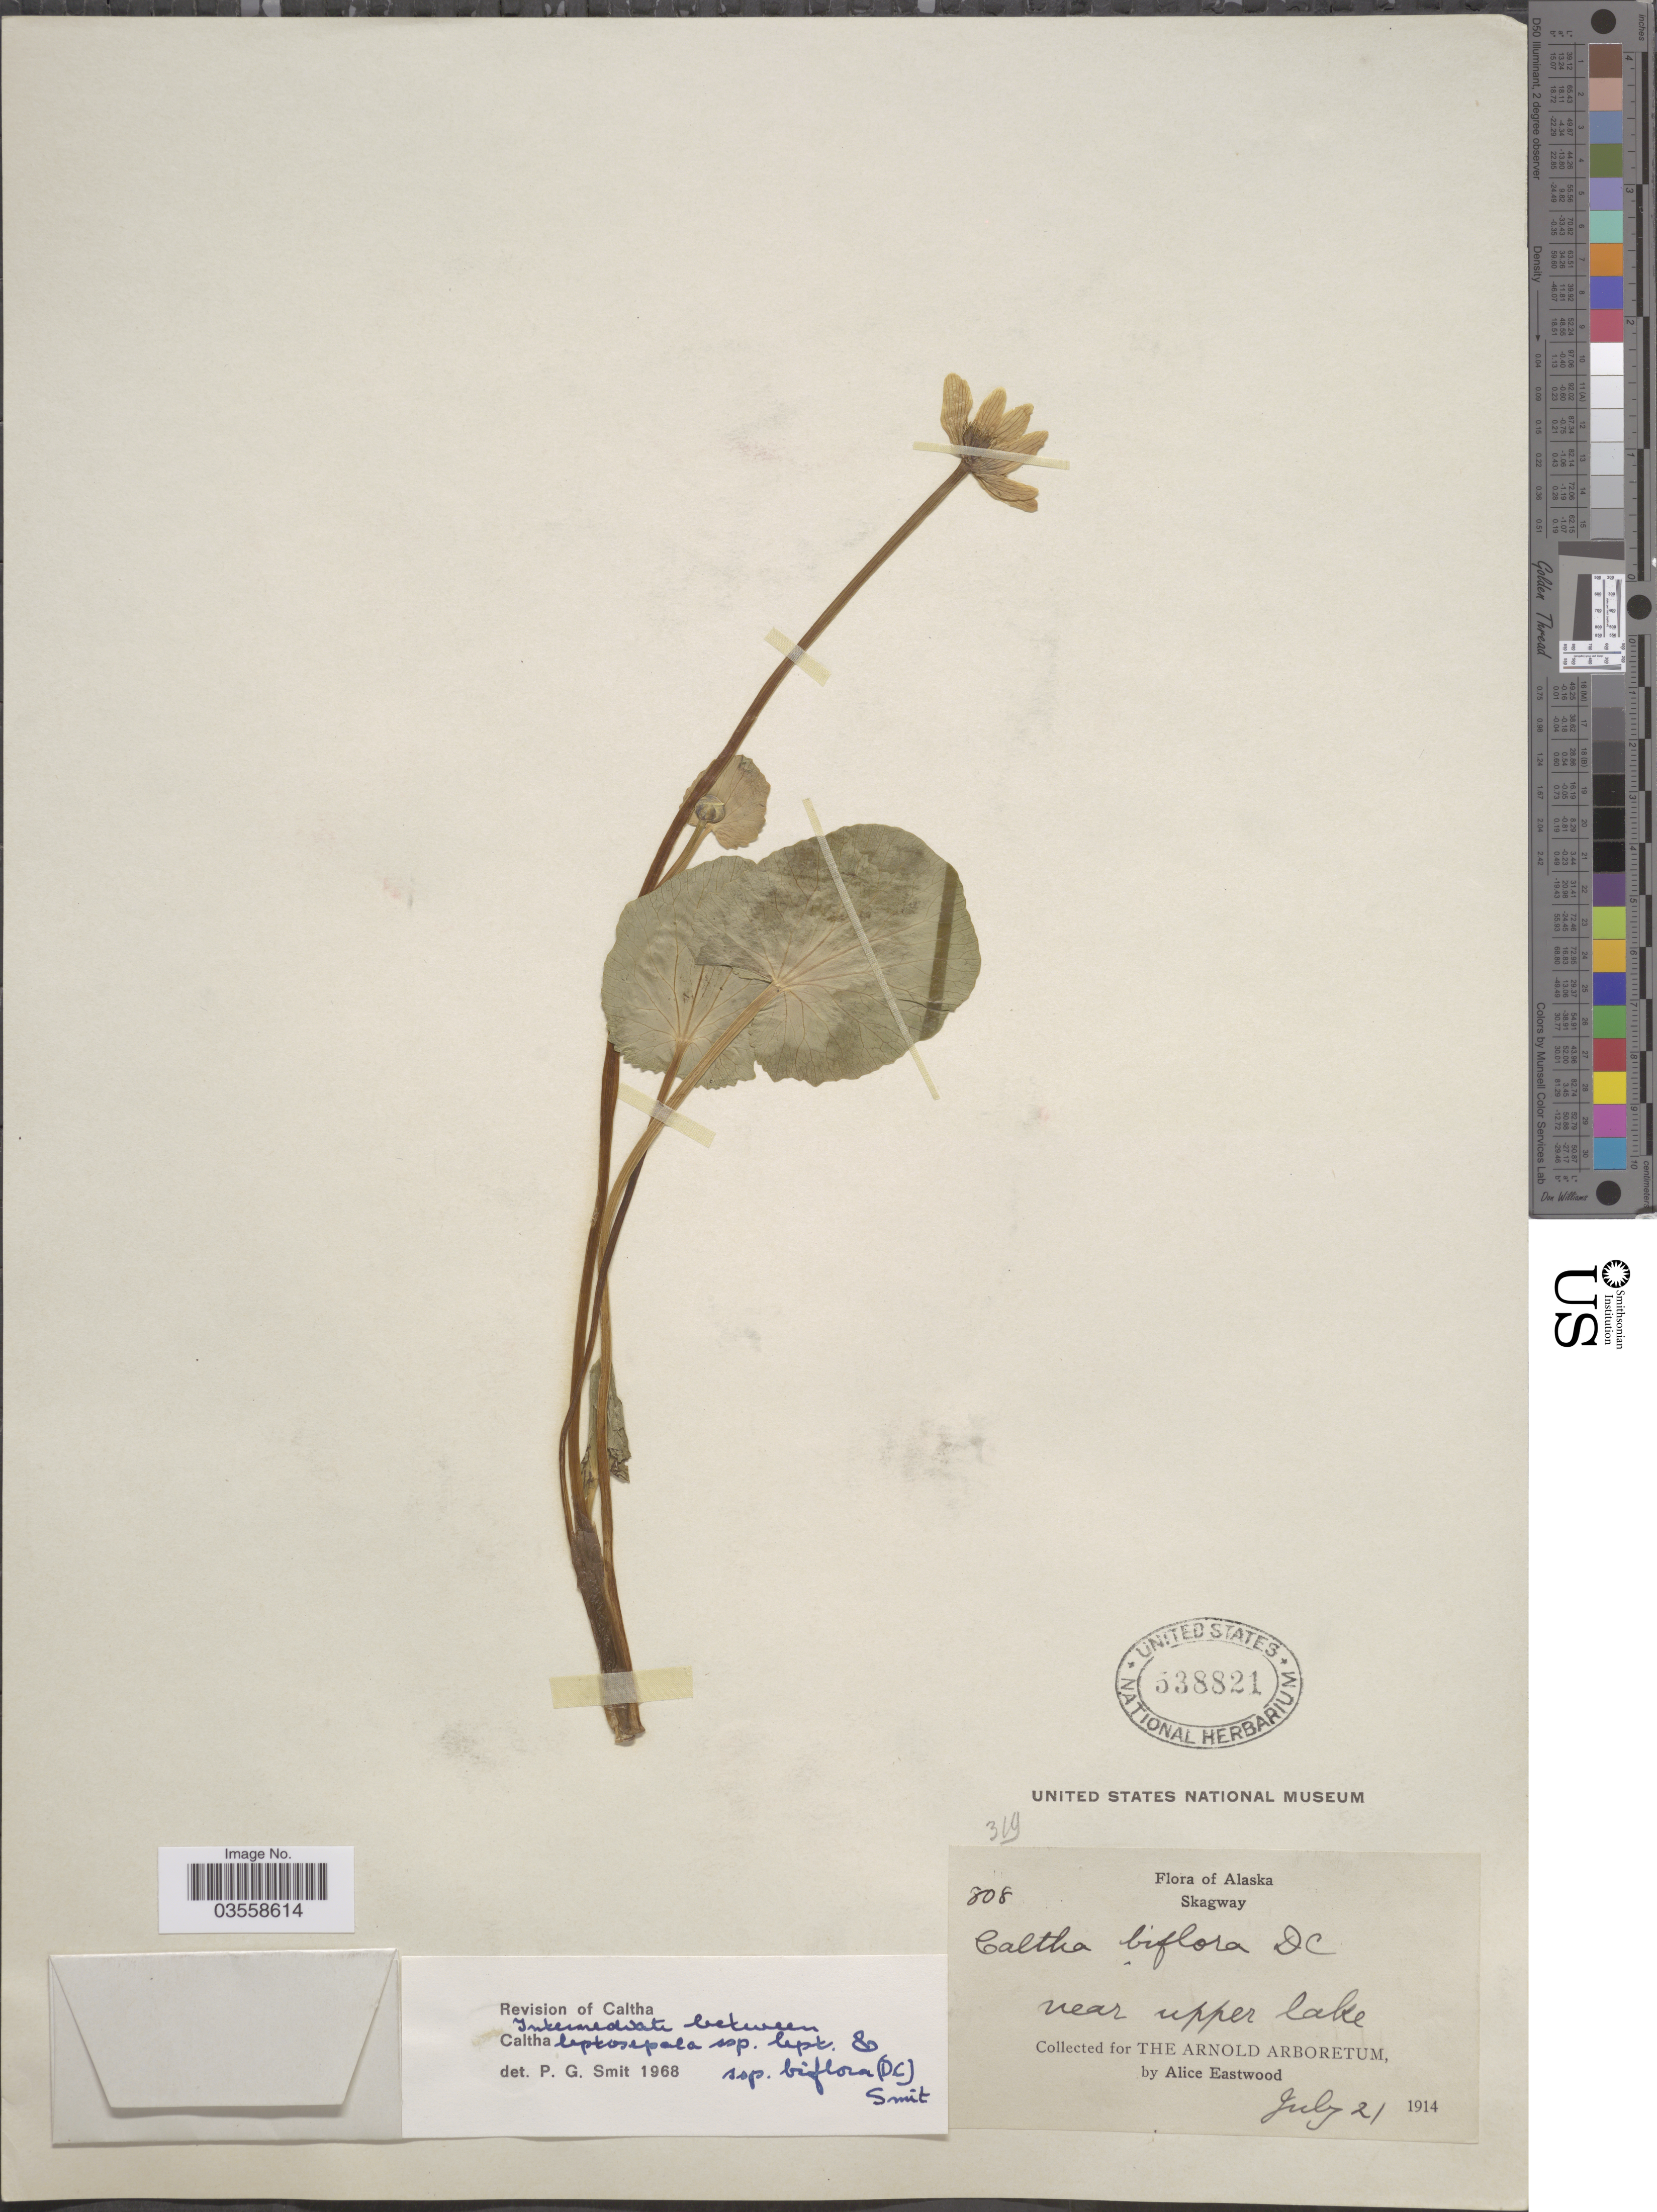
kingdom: Plantae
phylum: Tracheophyta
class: Magnoliopsida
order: Ranunculales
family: Ranunculaceae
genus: Caltha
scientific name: Caltha leptosepala subsp. biflora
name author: DC.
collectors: A. Eastwood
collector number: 808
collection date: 1914-07-21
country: United States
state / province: Alaska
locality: Skagway. Near upper lake.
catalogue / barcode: US 538821